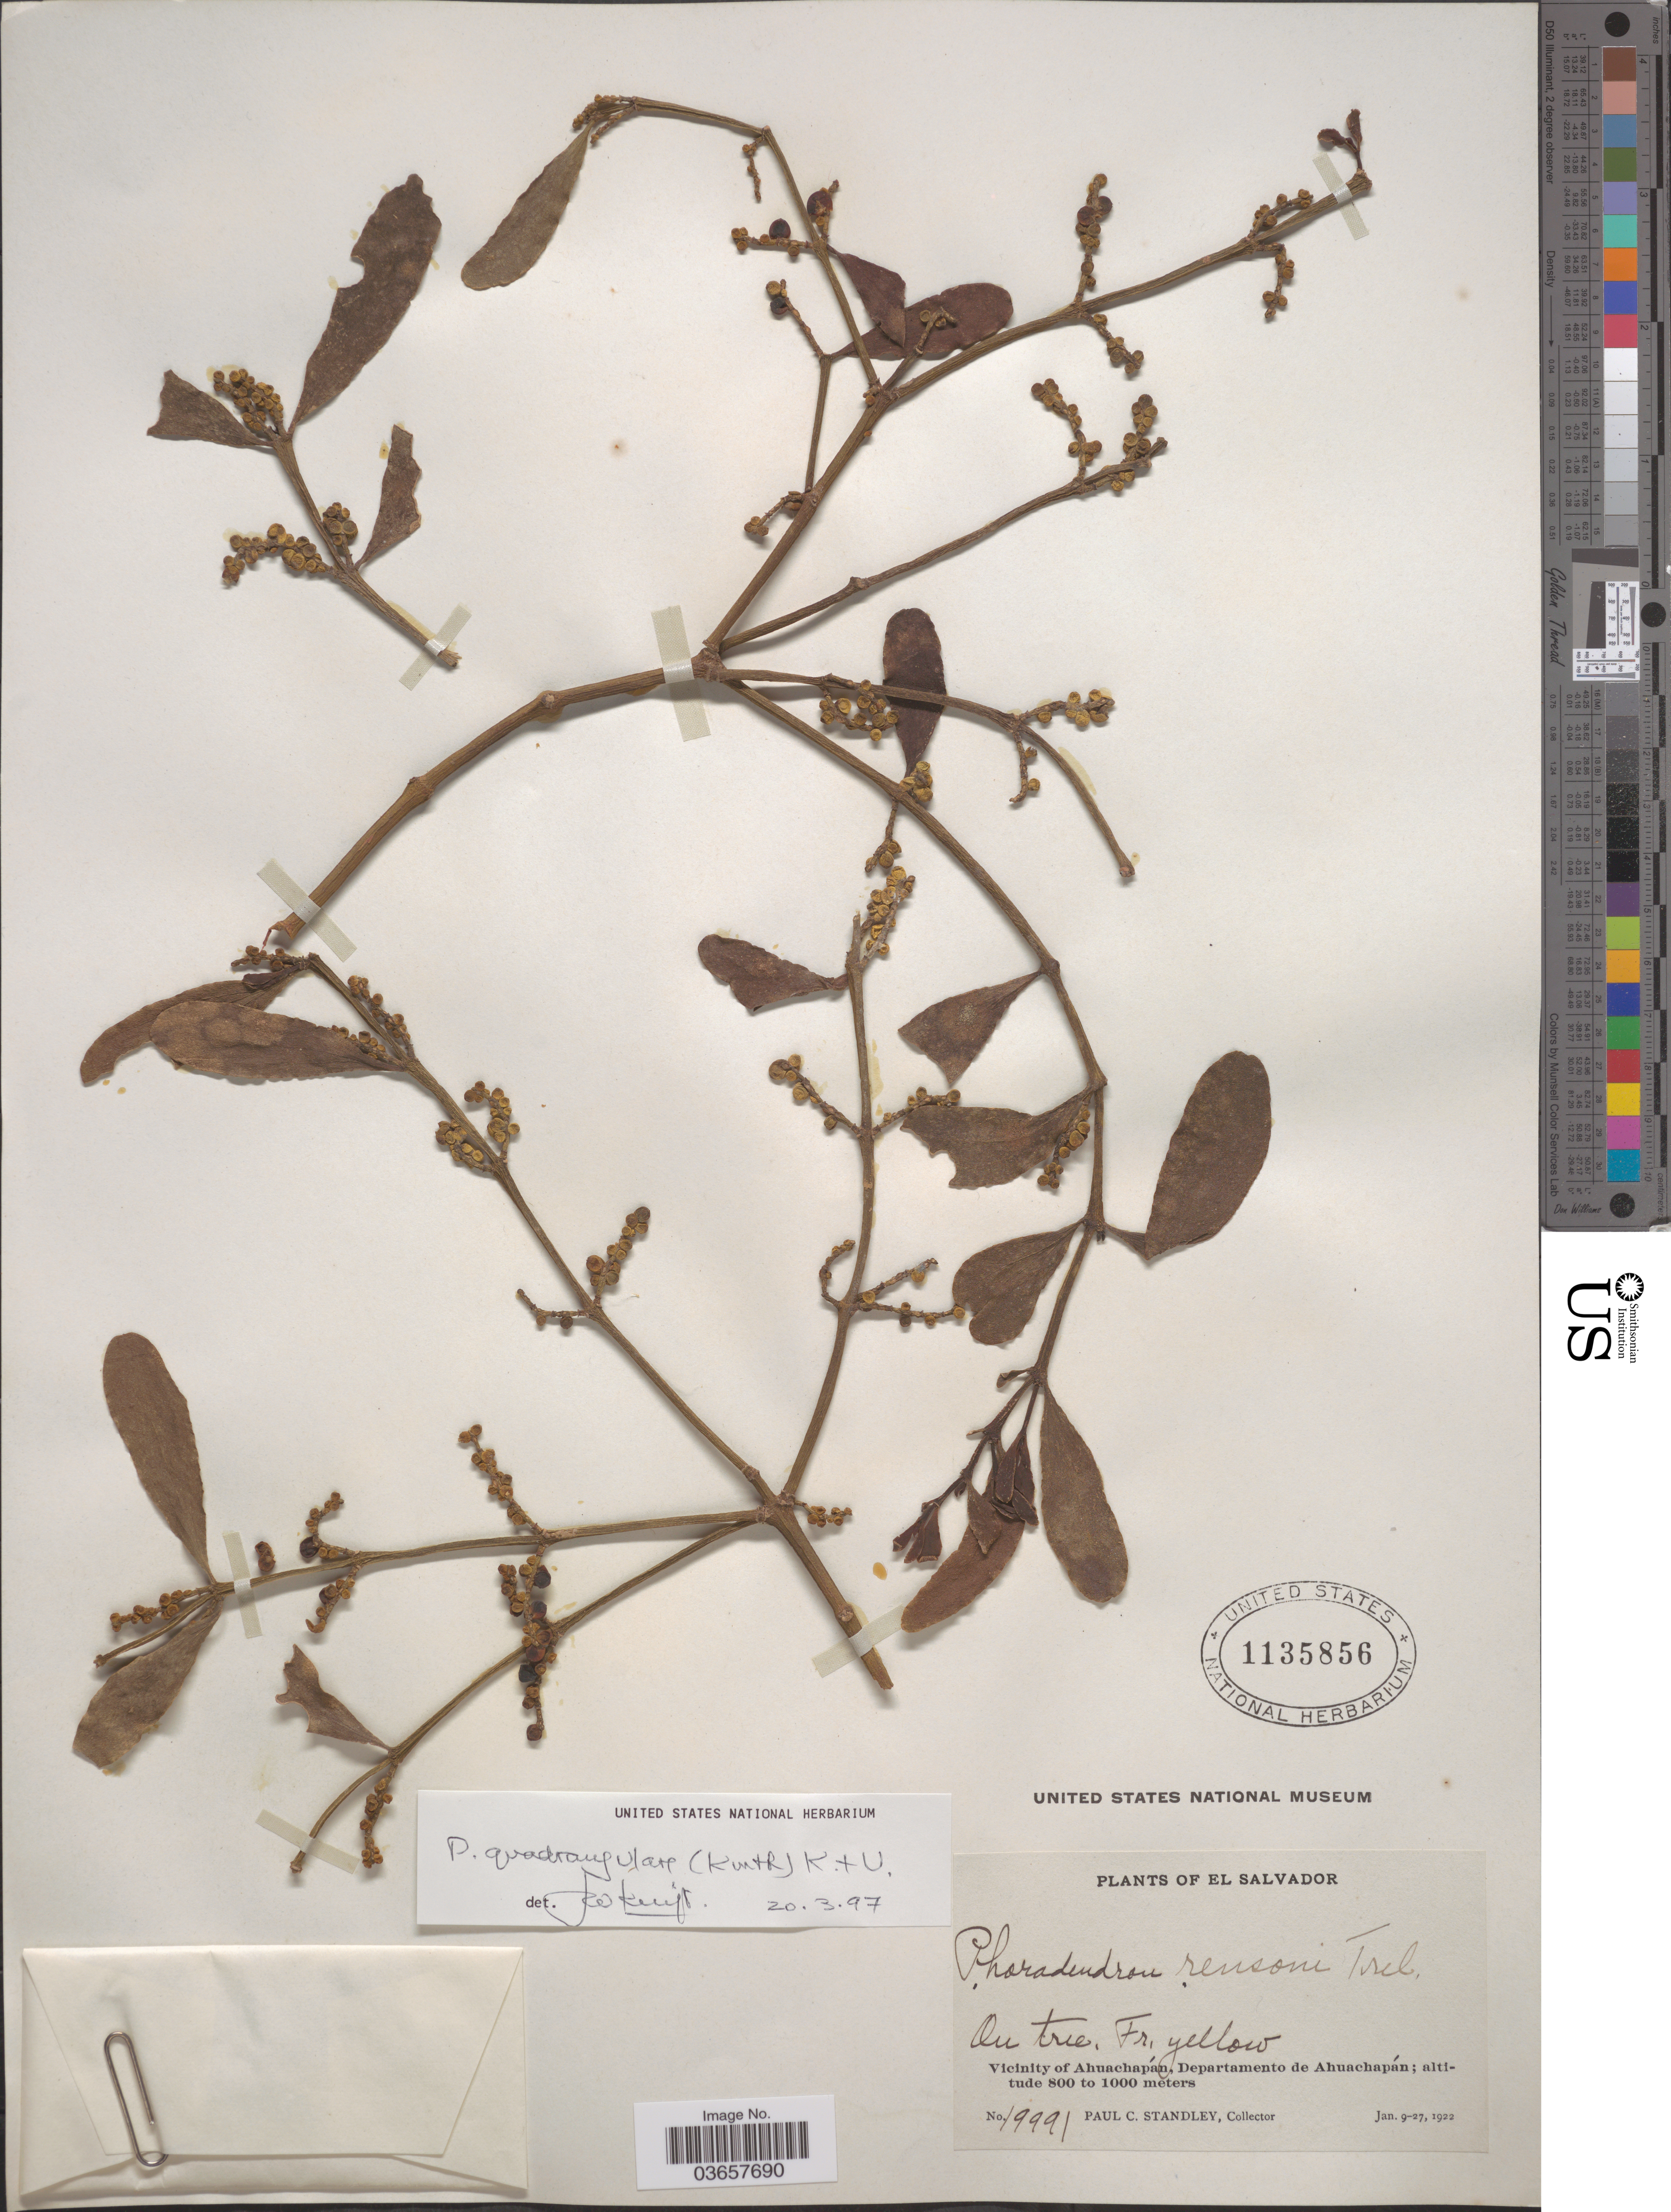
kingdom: Plantae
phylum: Tracheophyta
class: Magnoliopsida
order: Santalales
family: Viscaceae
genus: Phoradendron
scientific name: Phoradendron quadrangulare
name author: (Kunth) Griseb.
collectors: P. C. Standley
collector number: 19991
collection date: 1922-01-09/1922-01-27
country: El Salvador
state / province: Ahuachapan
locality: Vicinity of Ahuachapán, Departamento de Ahuachapán.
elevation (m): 800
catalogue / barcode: US 1135856